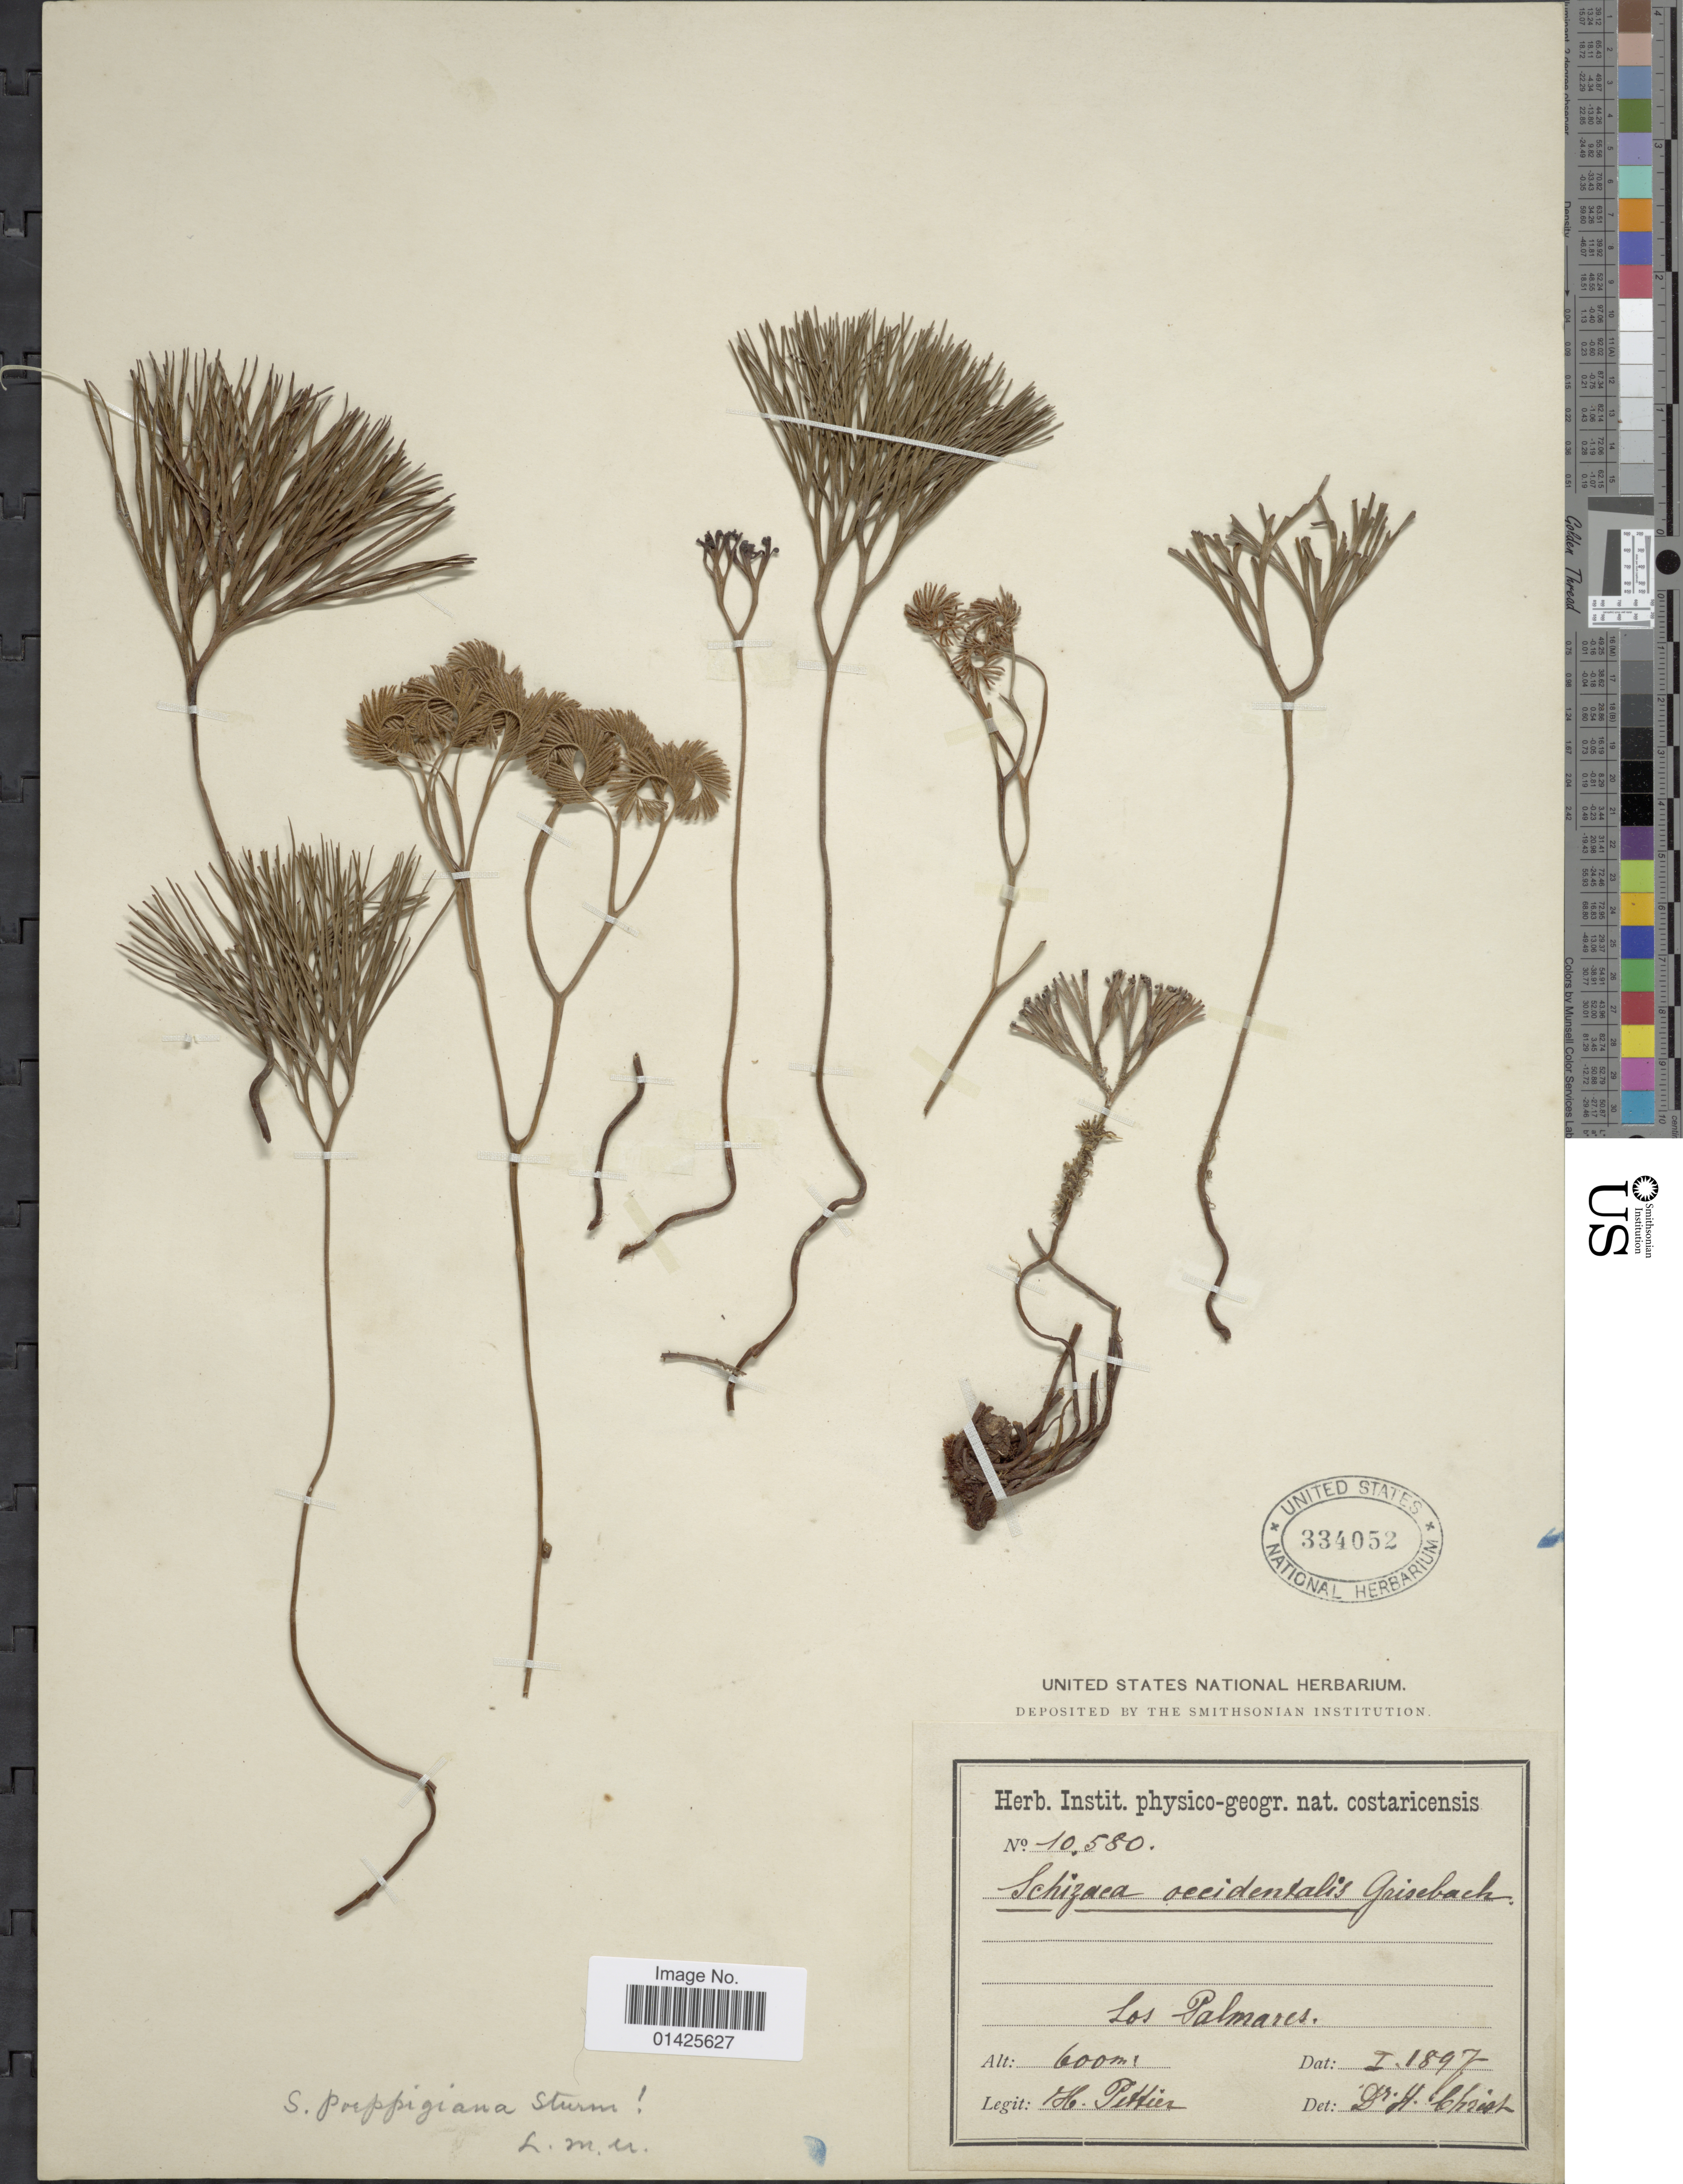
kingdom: Plantae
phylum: Tracheophyta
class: Polypodiopsida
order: Schizaeales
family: Schizaeaceae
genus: Schizaea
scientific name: Schizaea poeppigiana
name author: J.W. Sturm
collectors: H. F. Pittier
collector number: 10580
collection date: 1897-01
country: Costa Rica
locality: Los Palmares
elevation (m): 600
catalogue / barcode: US 334052